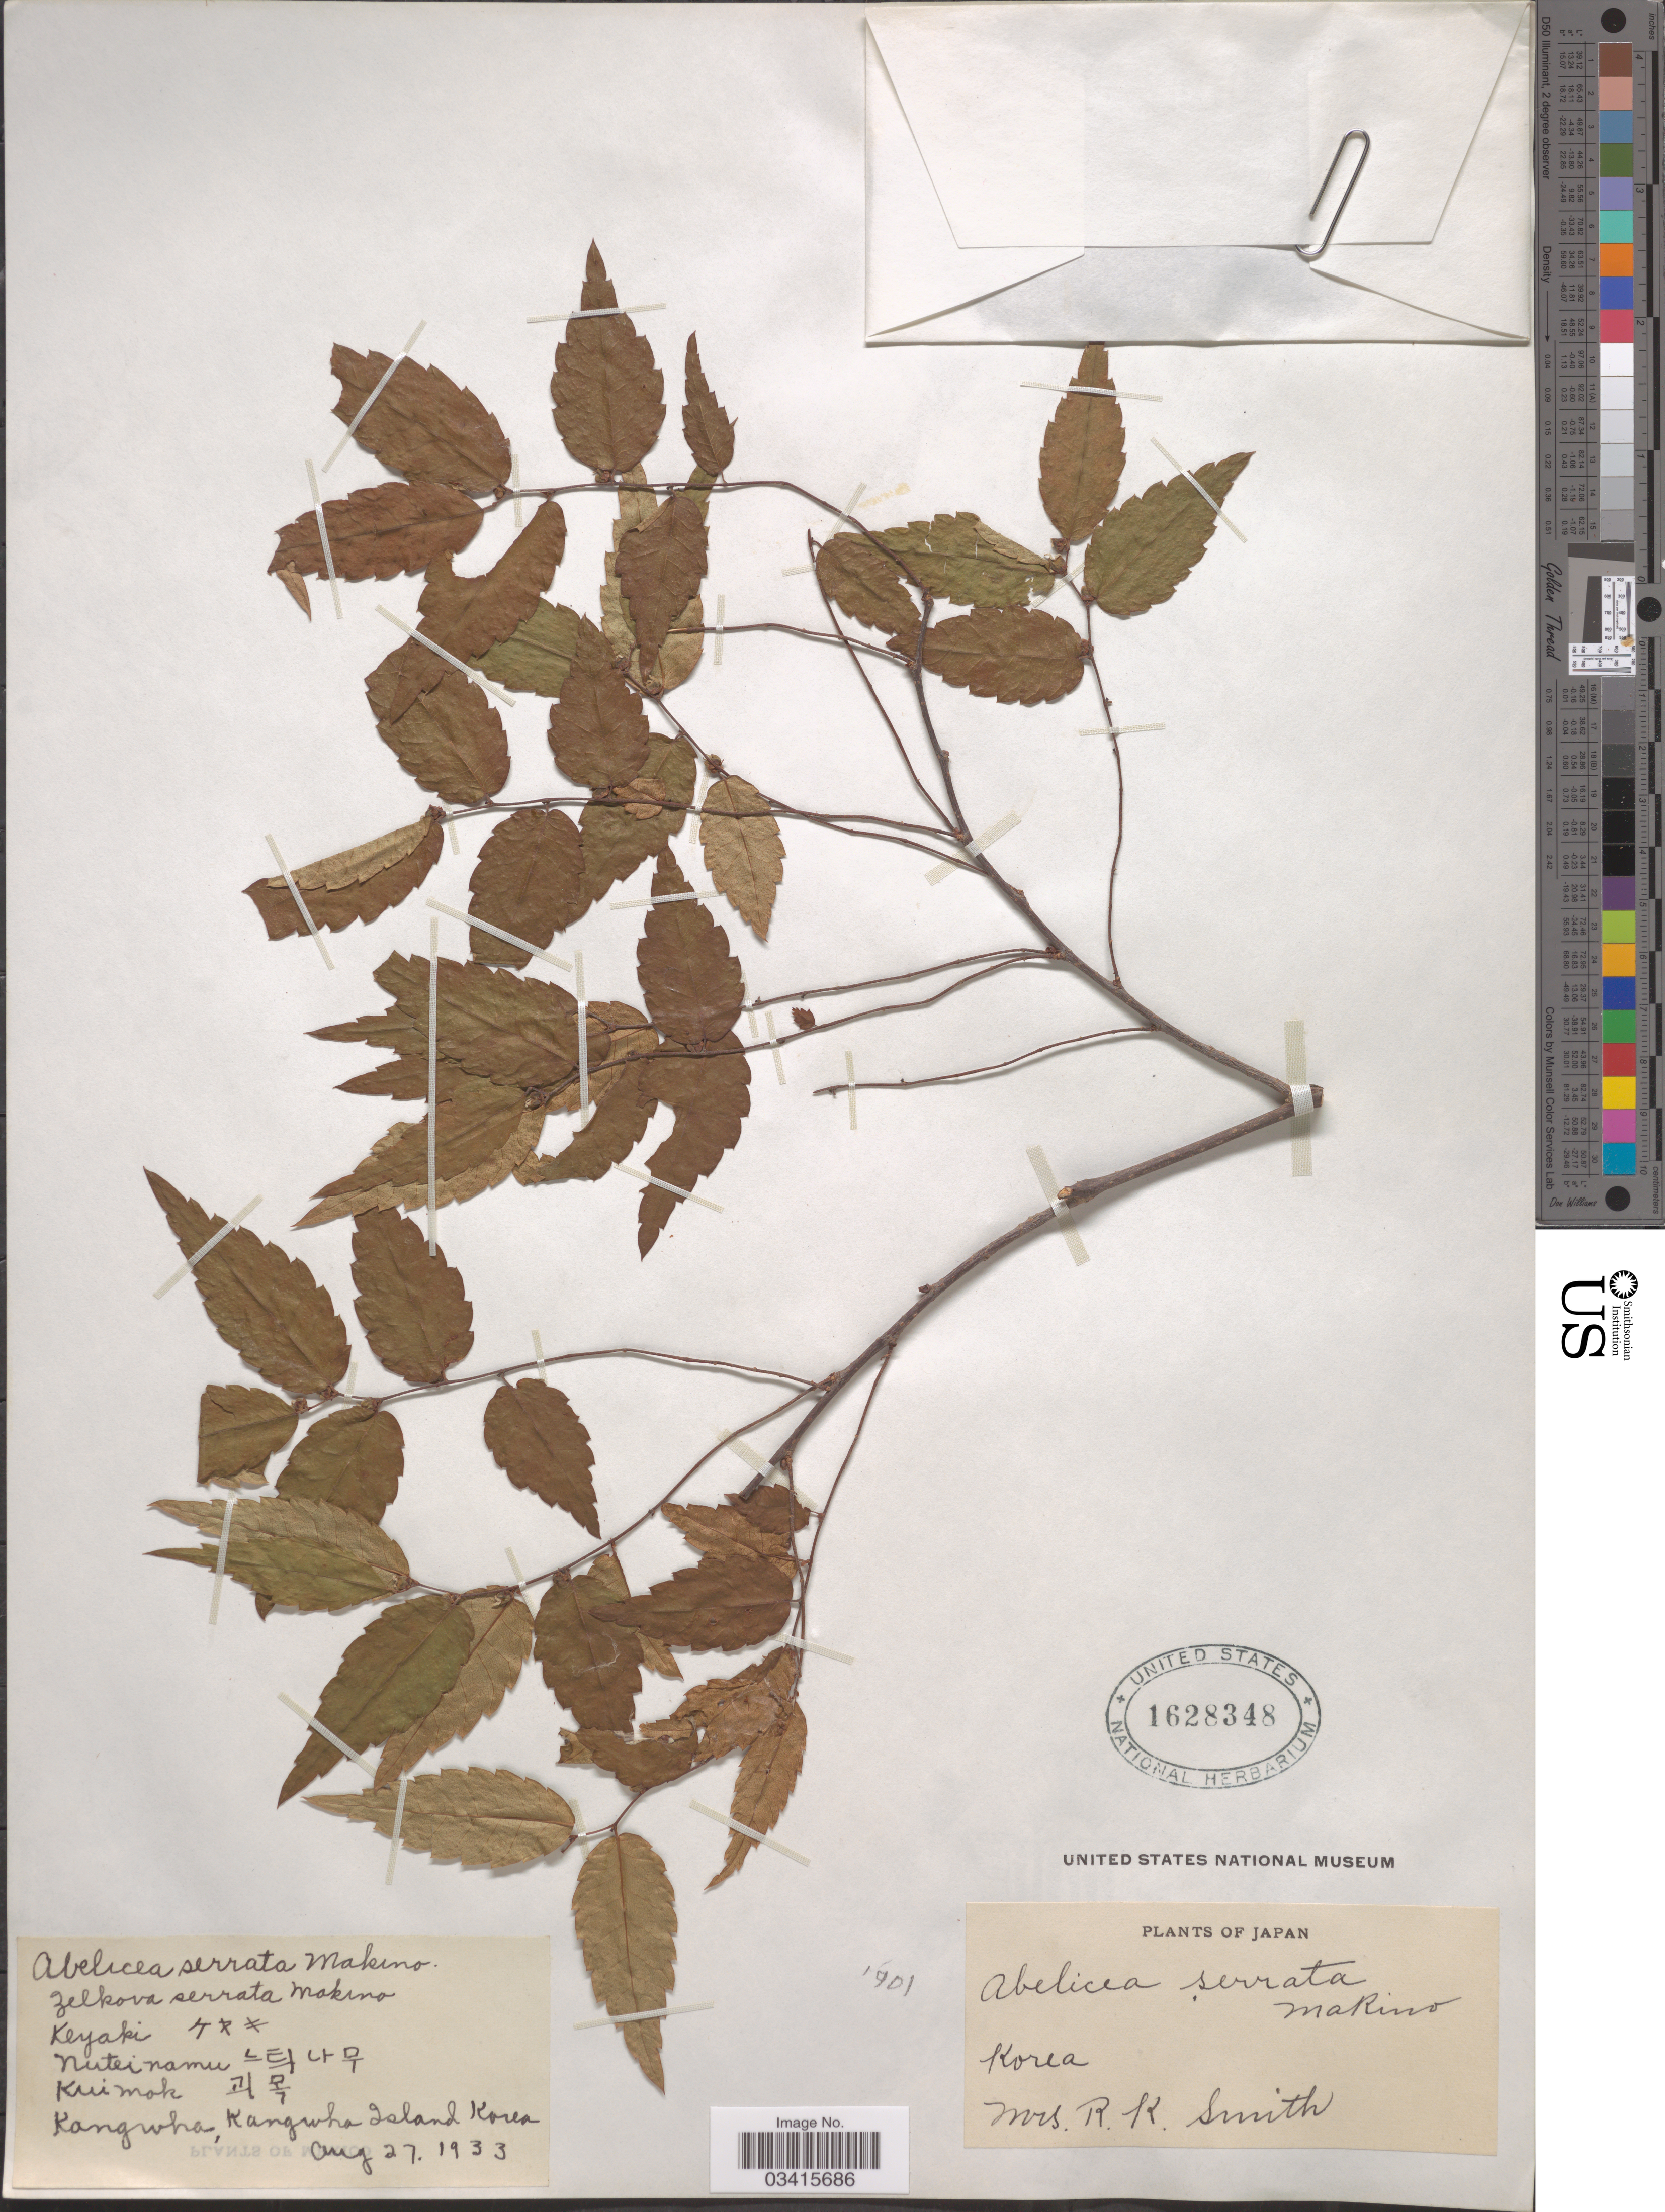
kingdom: Plantae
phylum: Tracheophyta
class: Magnoliopsida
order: Rosales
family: Ulmaceae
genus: Zelkova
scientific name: Zelkova serrata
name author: (Thunb.) Makino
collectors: Mrs. R. K. Smith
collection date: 1933-08-27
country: South Korea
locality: Kangwha, Kangwha Island.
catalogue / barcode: US 1628348